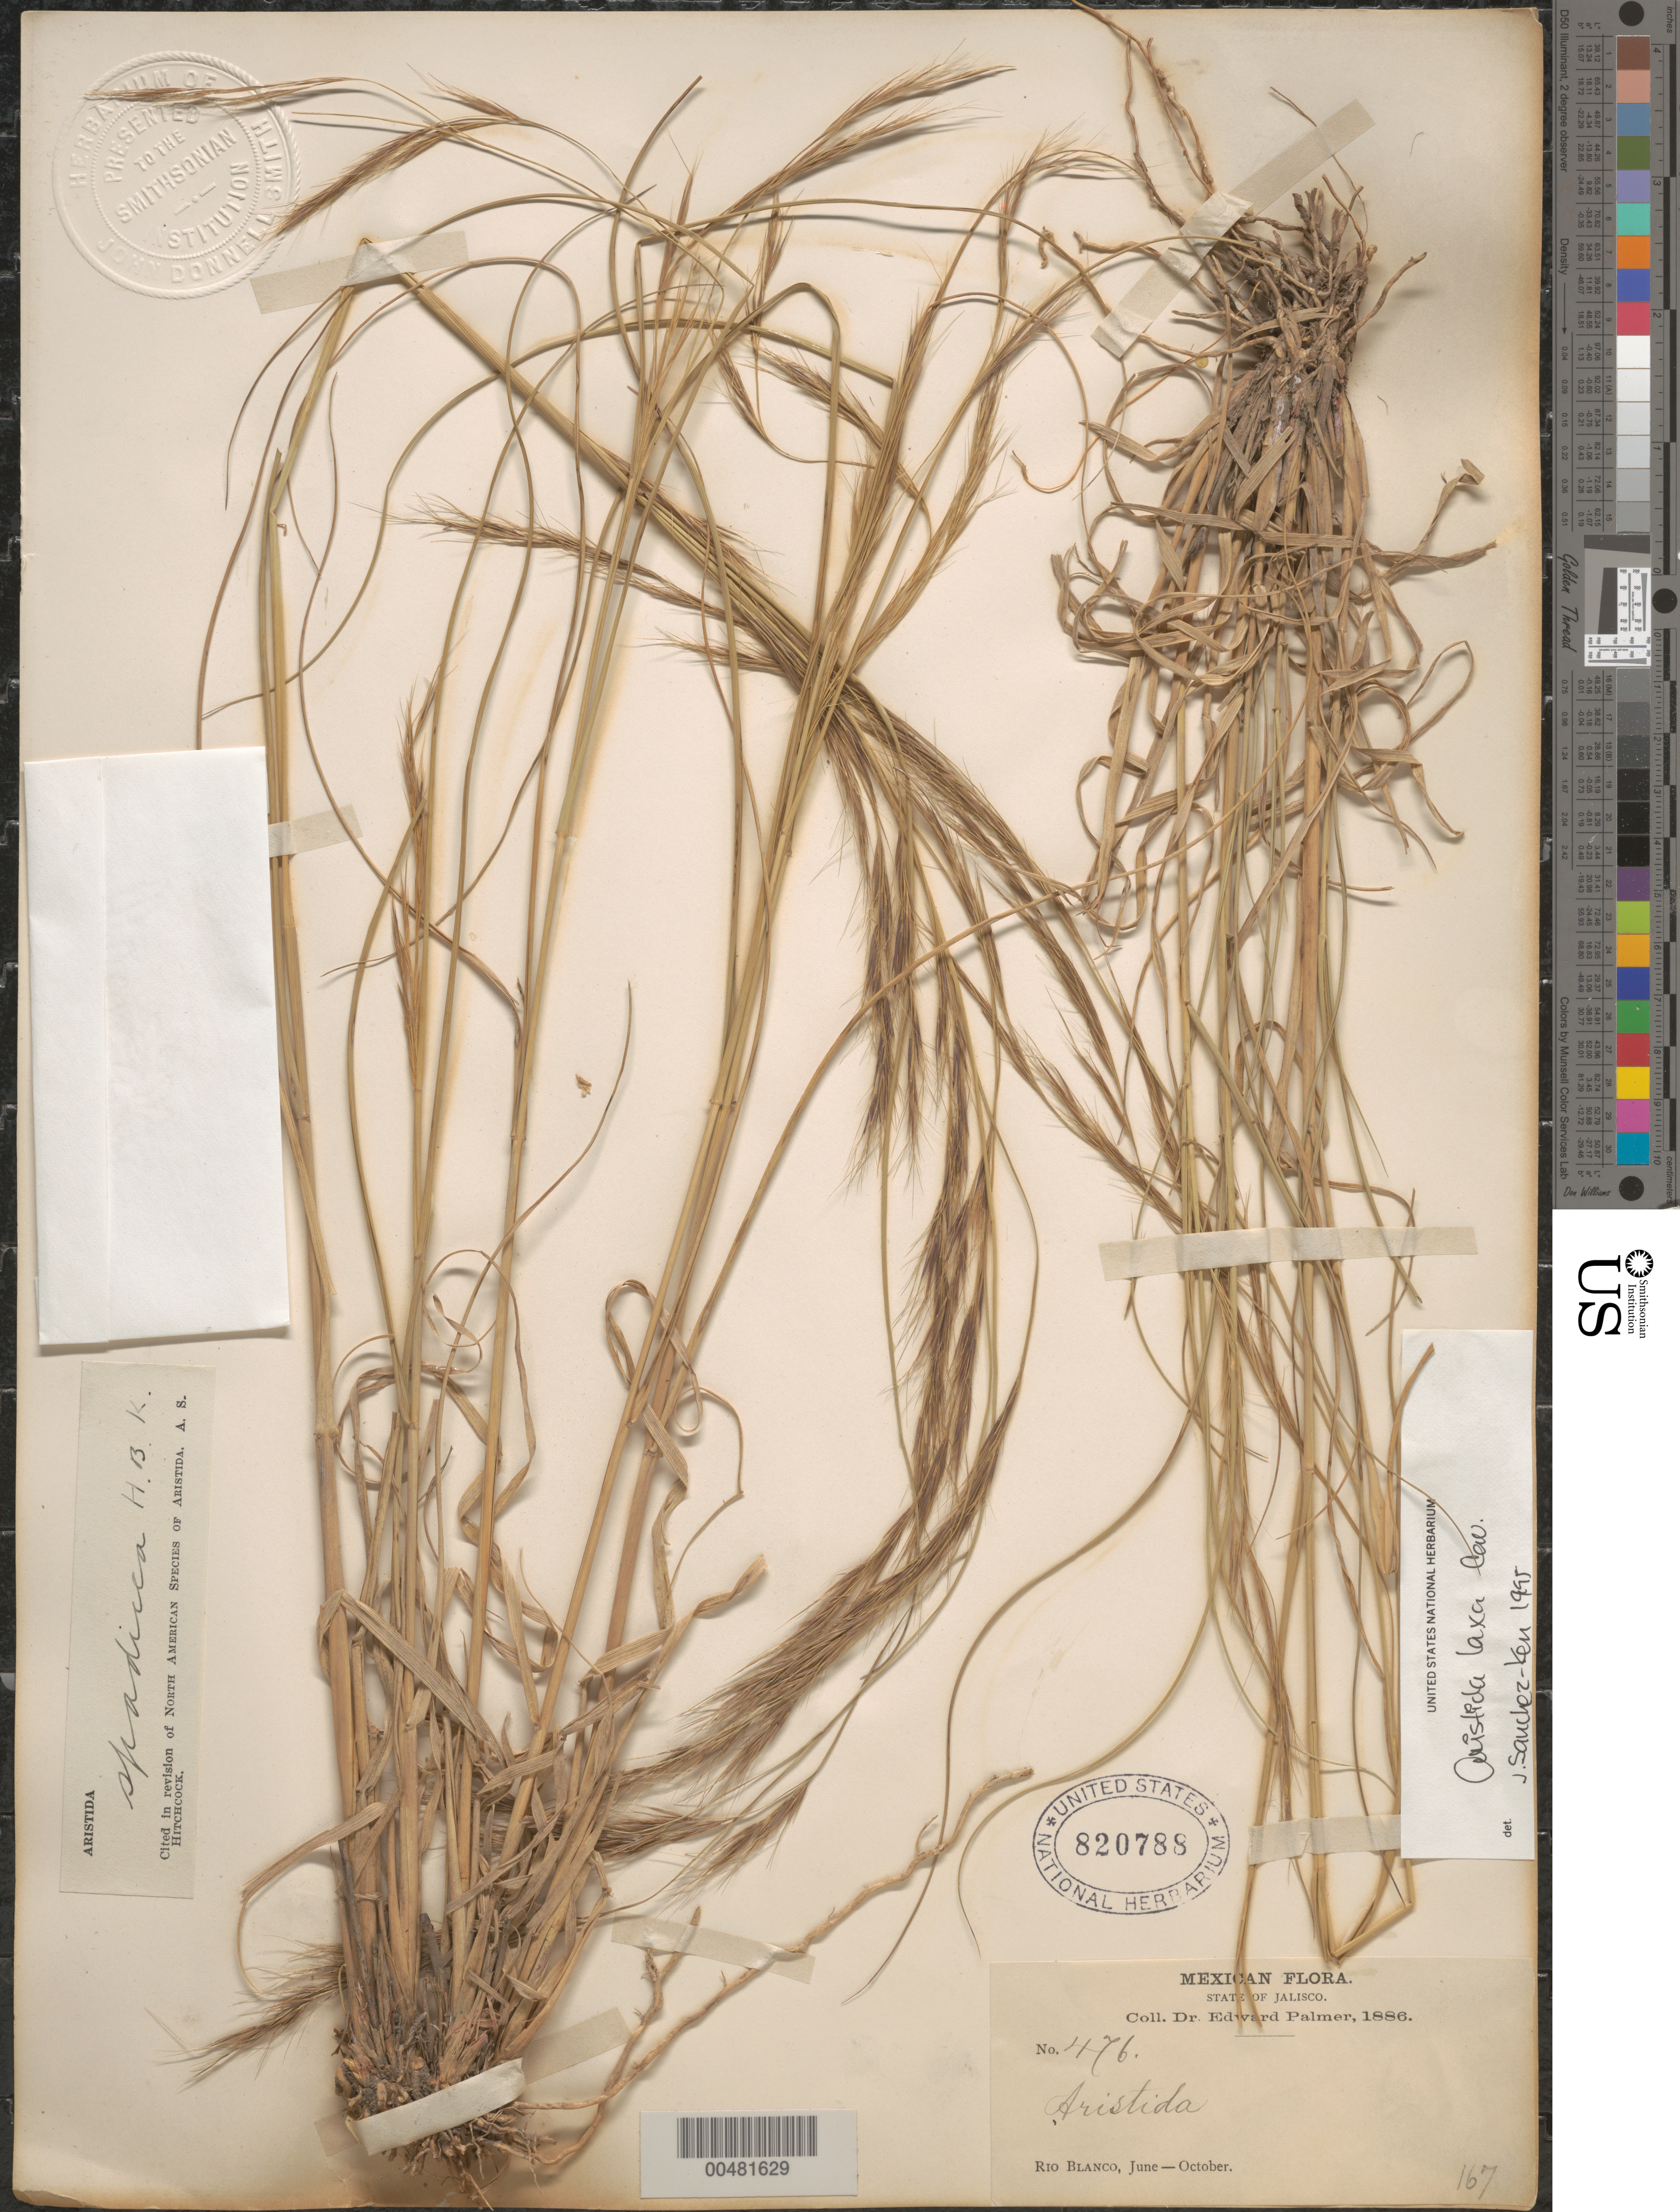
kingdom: Plantae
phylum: Tracheophyta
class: Liliopsida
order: Poales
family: Poaceae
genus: Aristida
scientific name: Aristida laxa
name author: Cav.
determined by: Sánchez-Ken, J. G.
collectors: E. Palmer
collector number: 476/167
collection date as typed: Jun 1886 to Oct 1886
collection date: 1886-06/1886-10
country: Mexico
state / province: Jalisco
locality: Rio Blanco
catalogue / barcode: US 820788